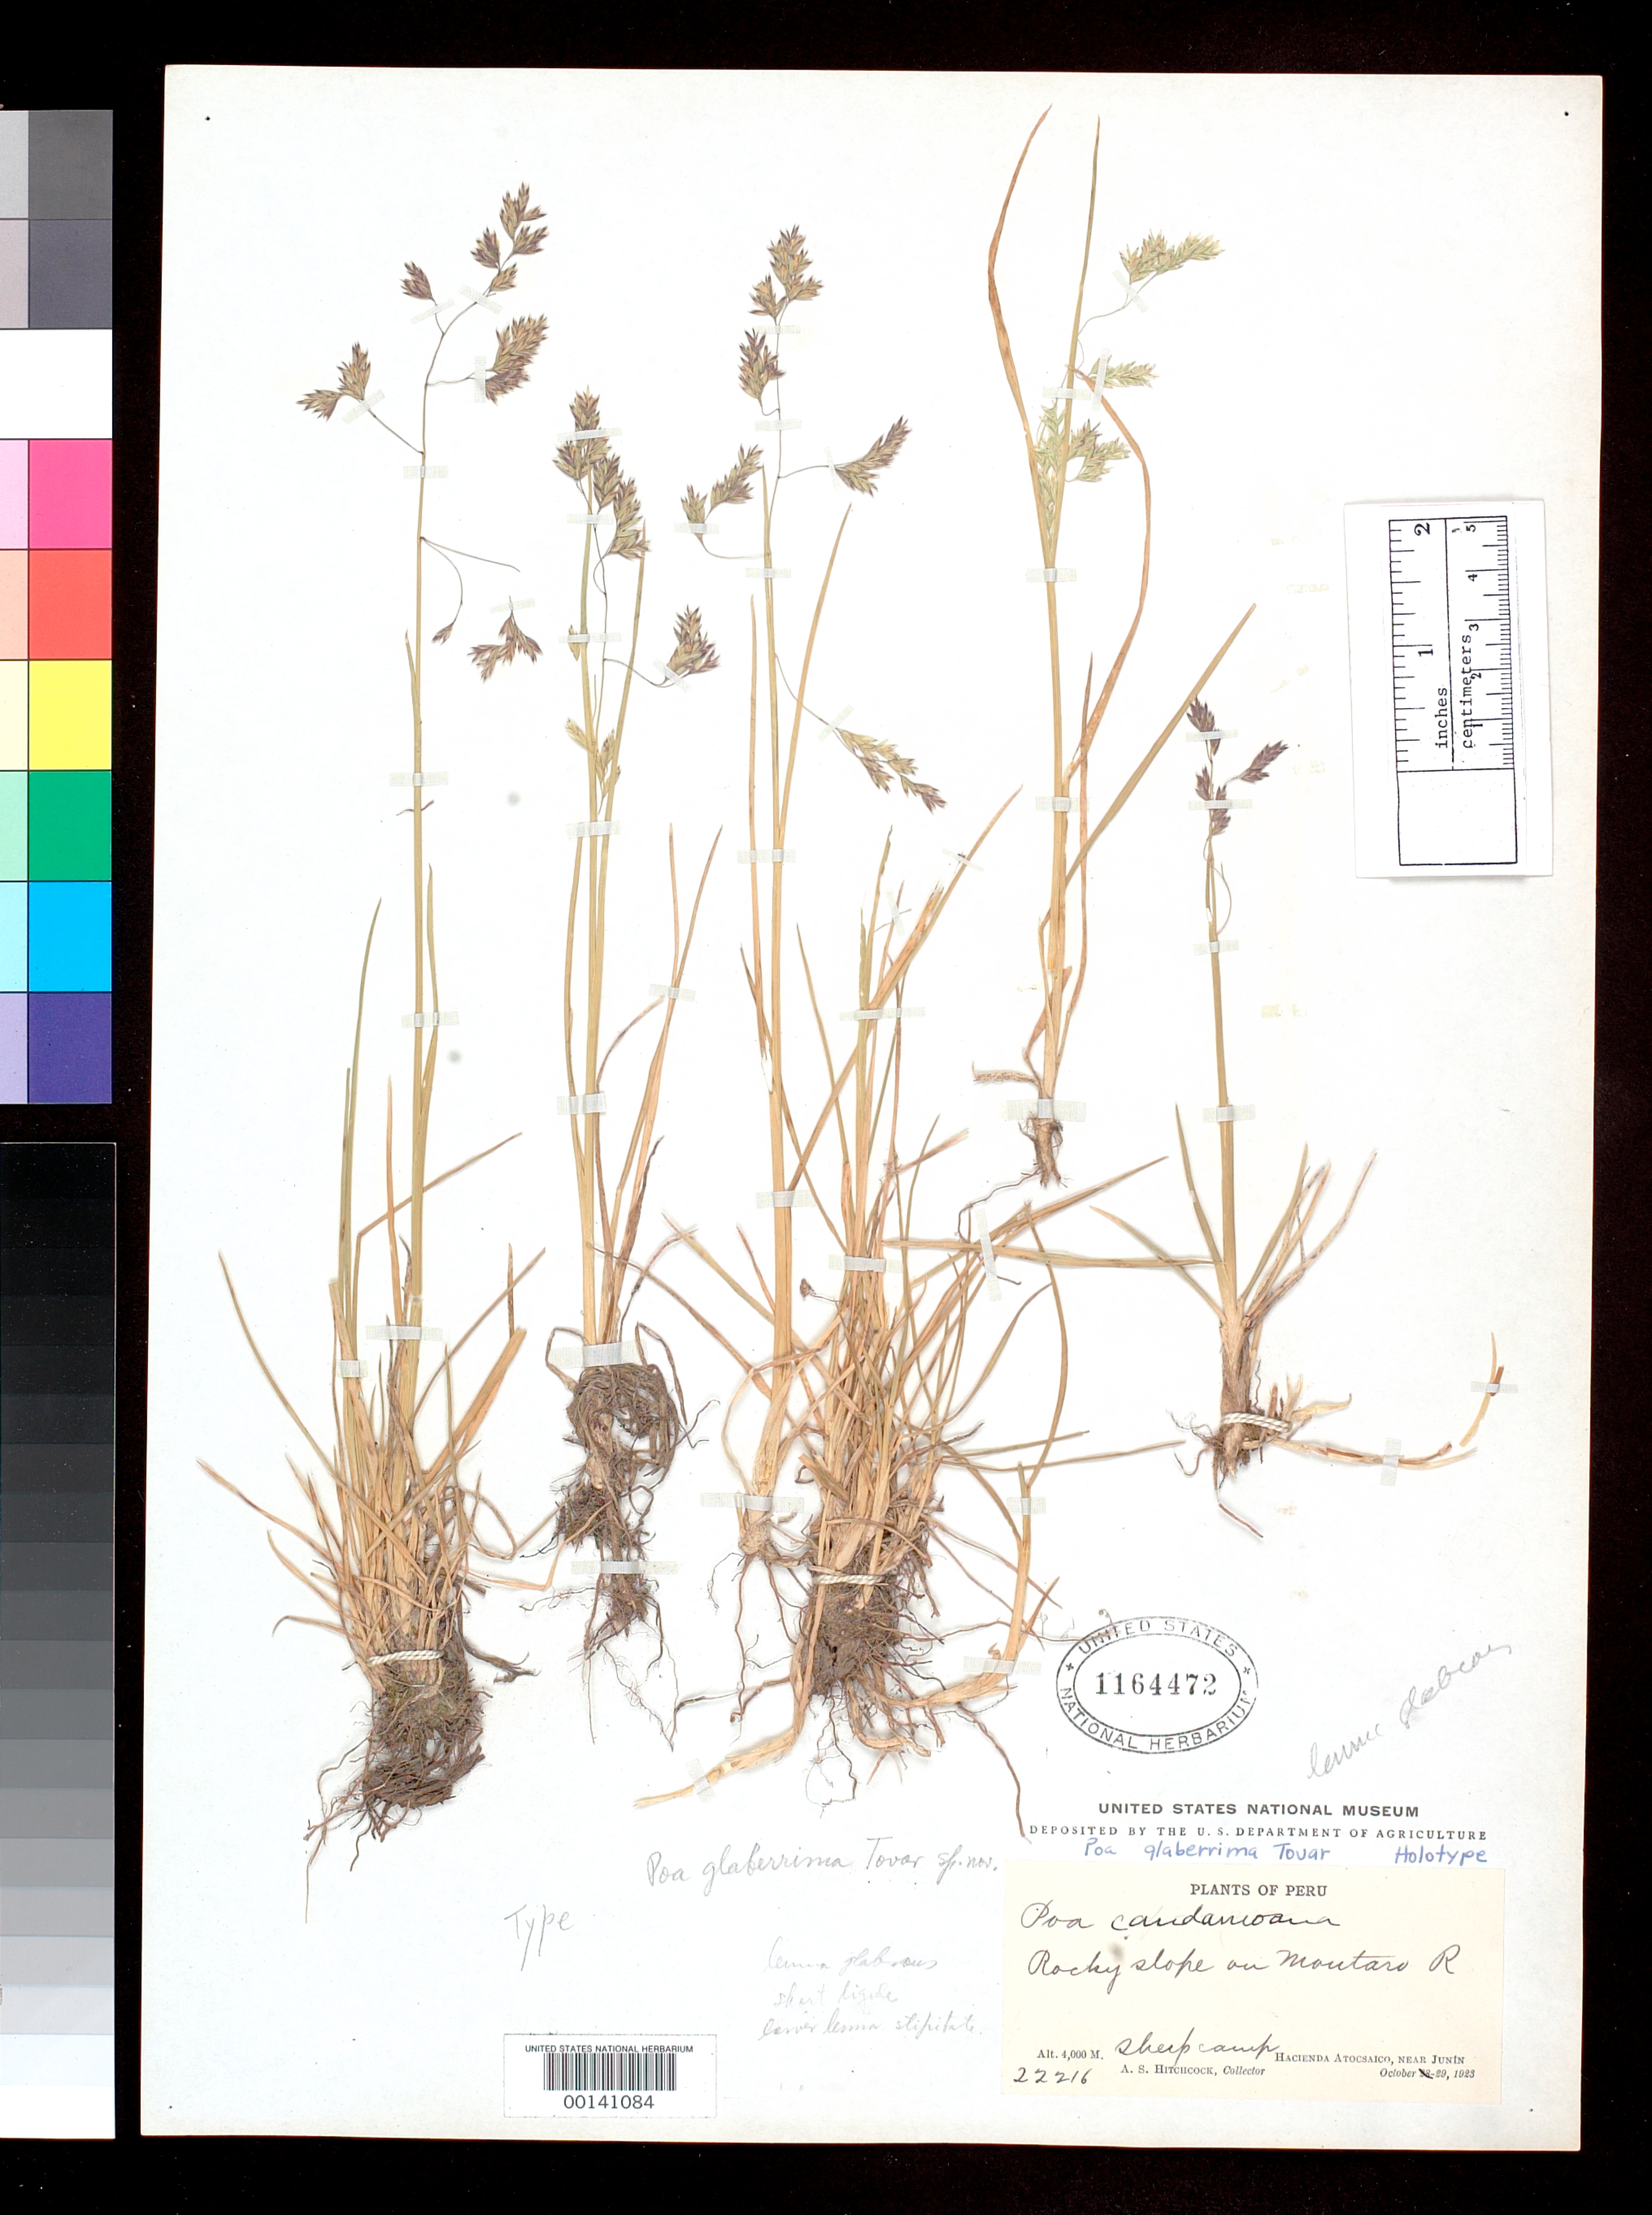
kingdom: Plantae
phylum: Tracheophyta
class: Liliopsida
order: Poales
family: Poaceae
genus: Poa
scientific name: Poa glaberrima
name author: Tovar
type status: Holotype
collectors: A. S. Hitchcock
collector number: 22216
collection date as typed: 29 Oct 1923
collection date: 1923-10-29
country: Peru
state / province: Junín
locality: Atocsaico, Junin.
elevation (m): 4000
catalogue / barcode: US 1164472